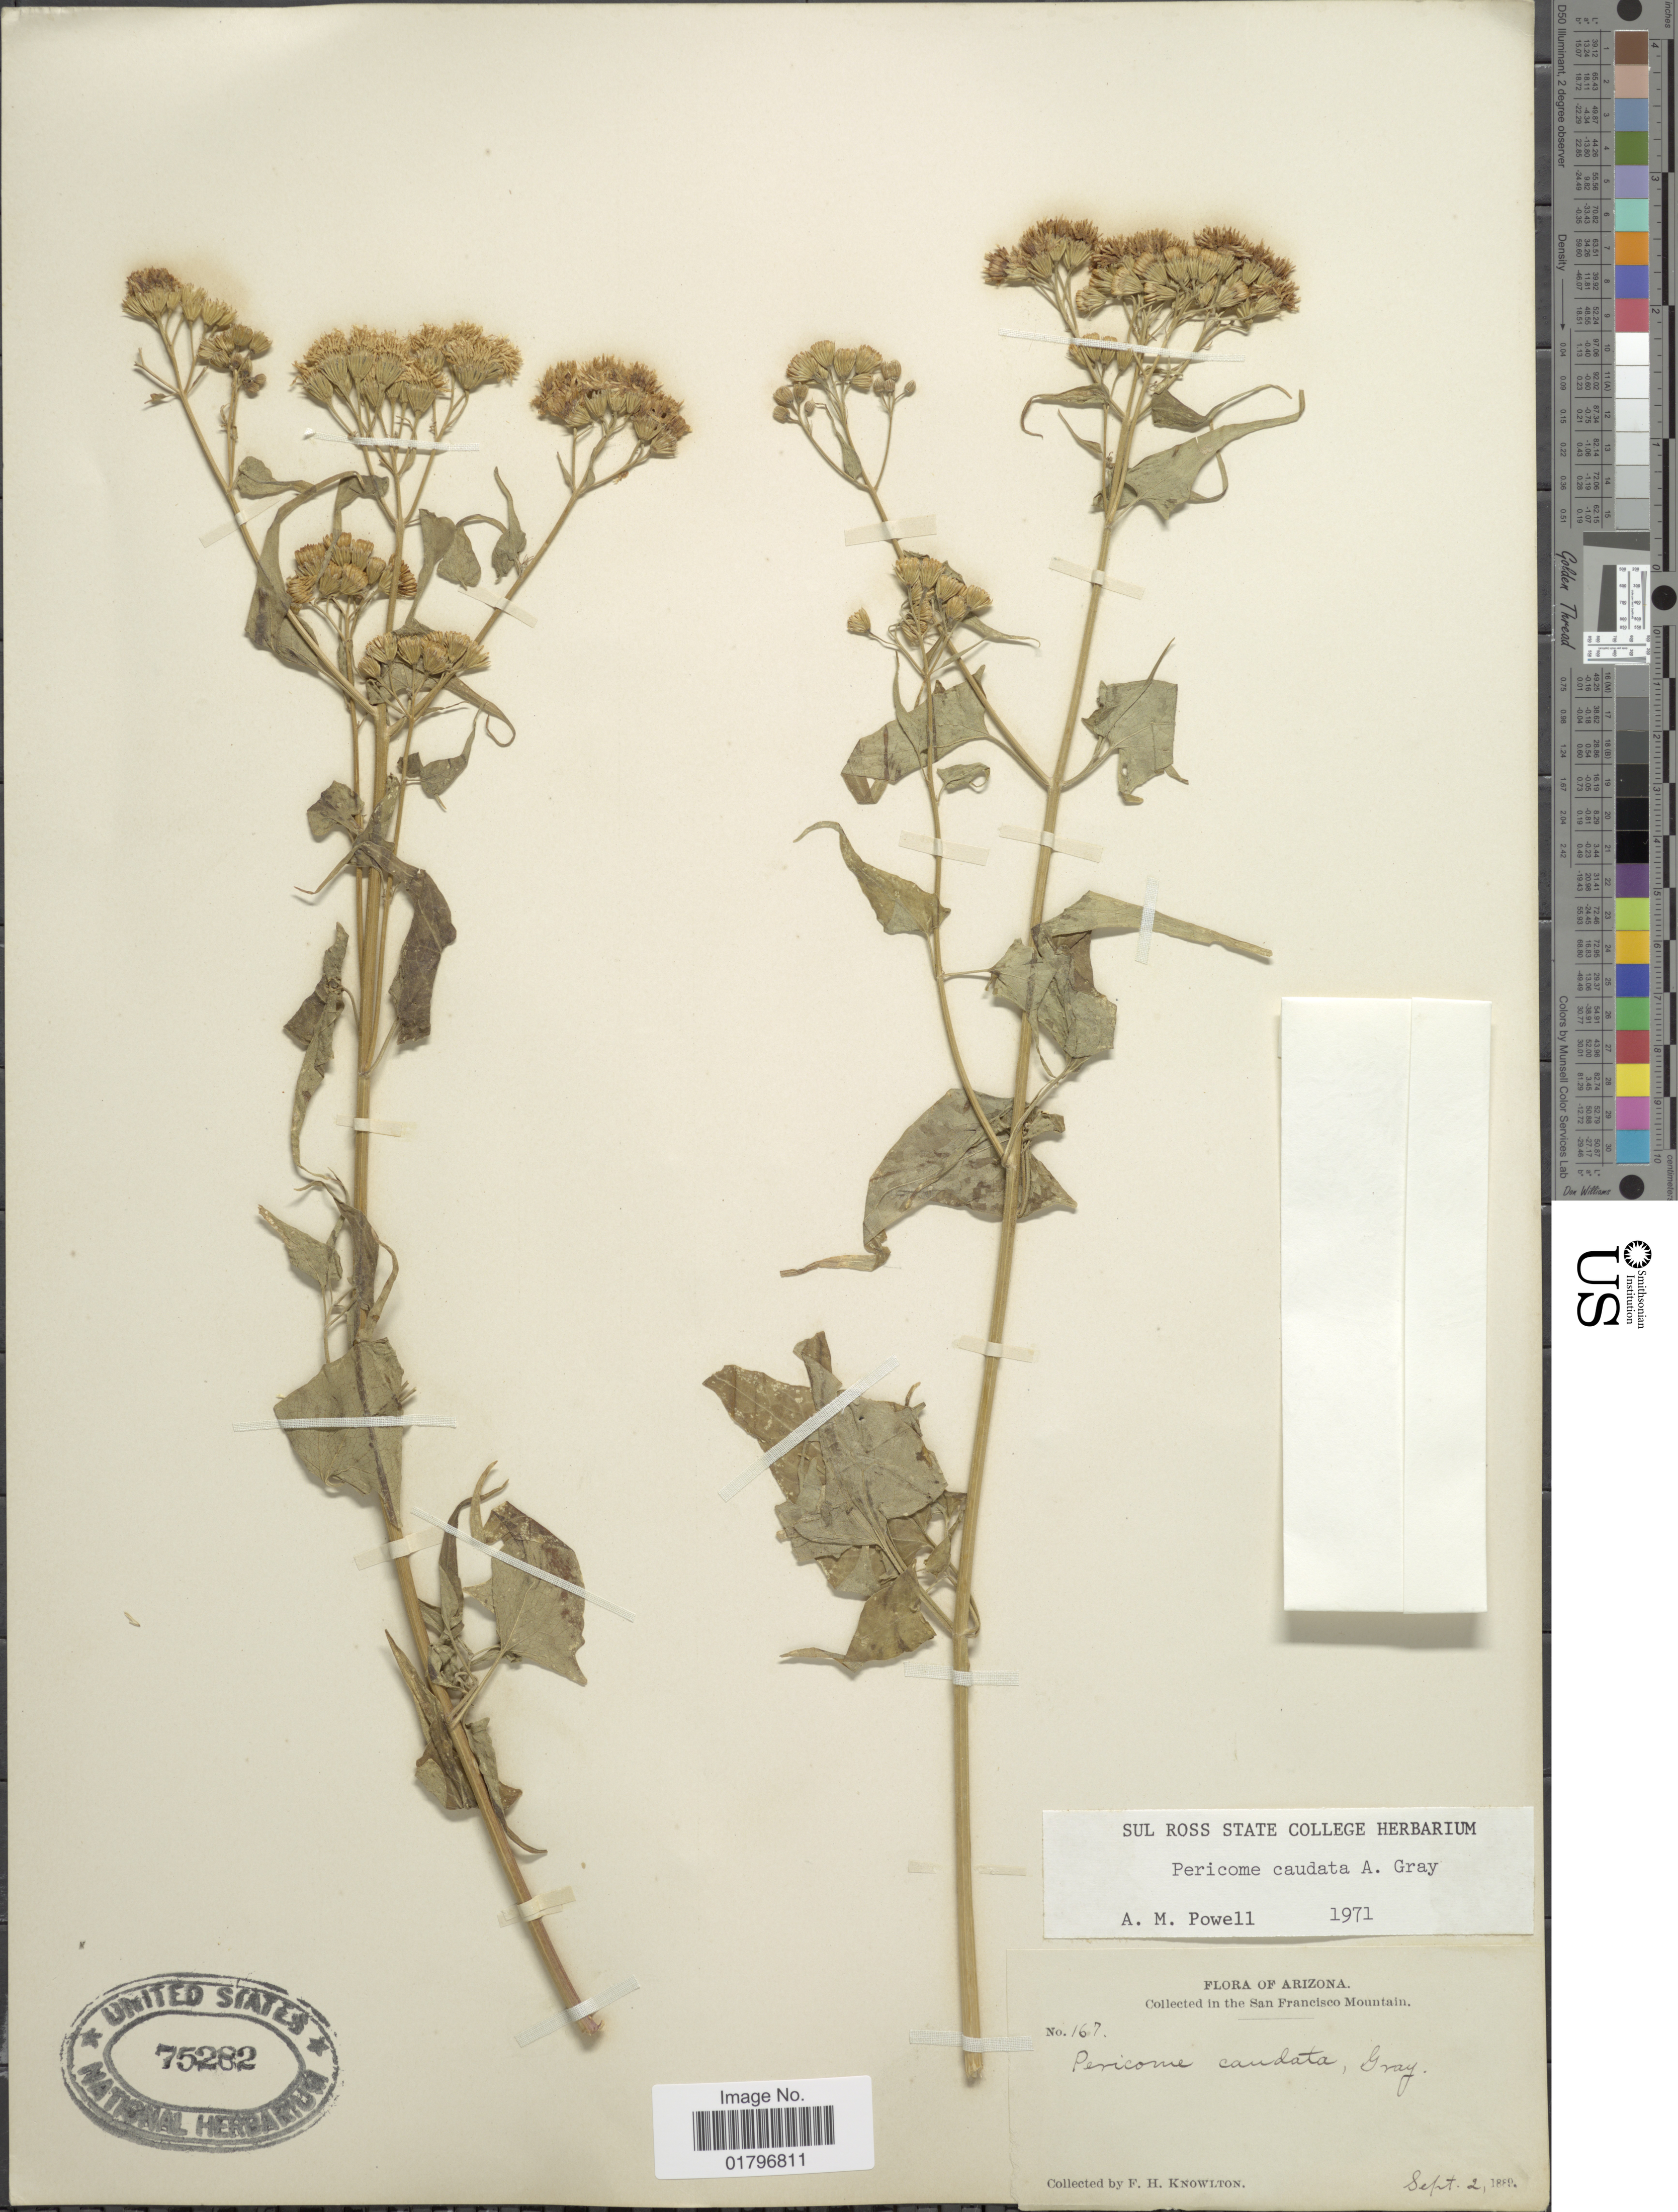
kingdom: Plantae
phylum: Tracheophyta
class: Magnoliopsida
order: Asterales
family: Asteraceae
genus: Pericome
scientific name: Pericome caudata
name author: A. Gray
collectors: F. H. Knowlton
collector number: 167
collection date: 1889-09-02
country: United States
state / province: Arizona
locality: In the San Francisco Mountain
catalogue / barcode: US 75282